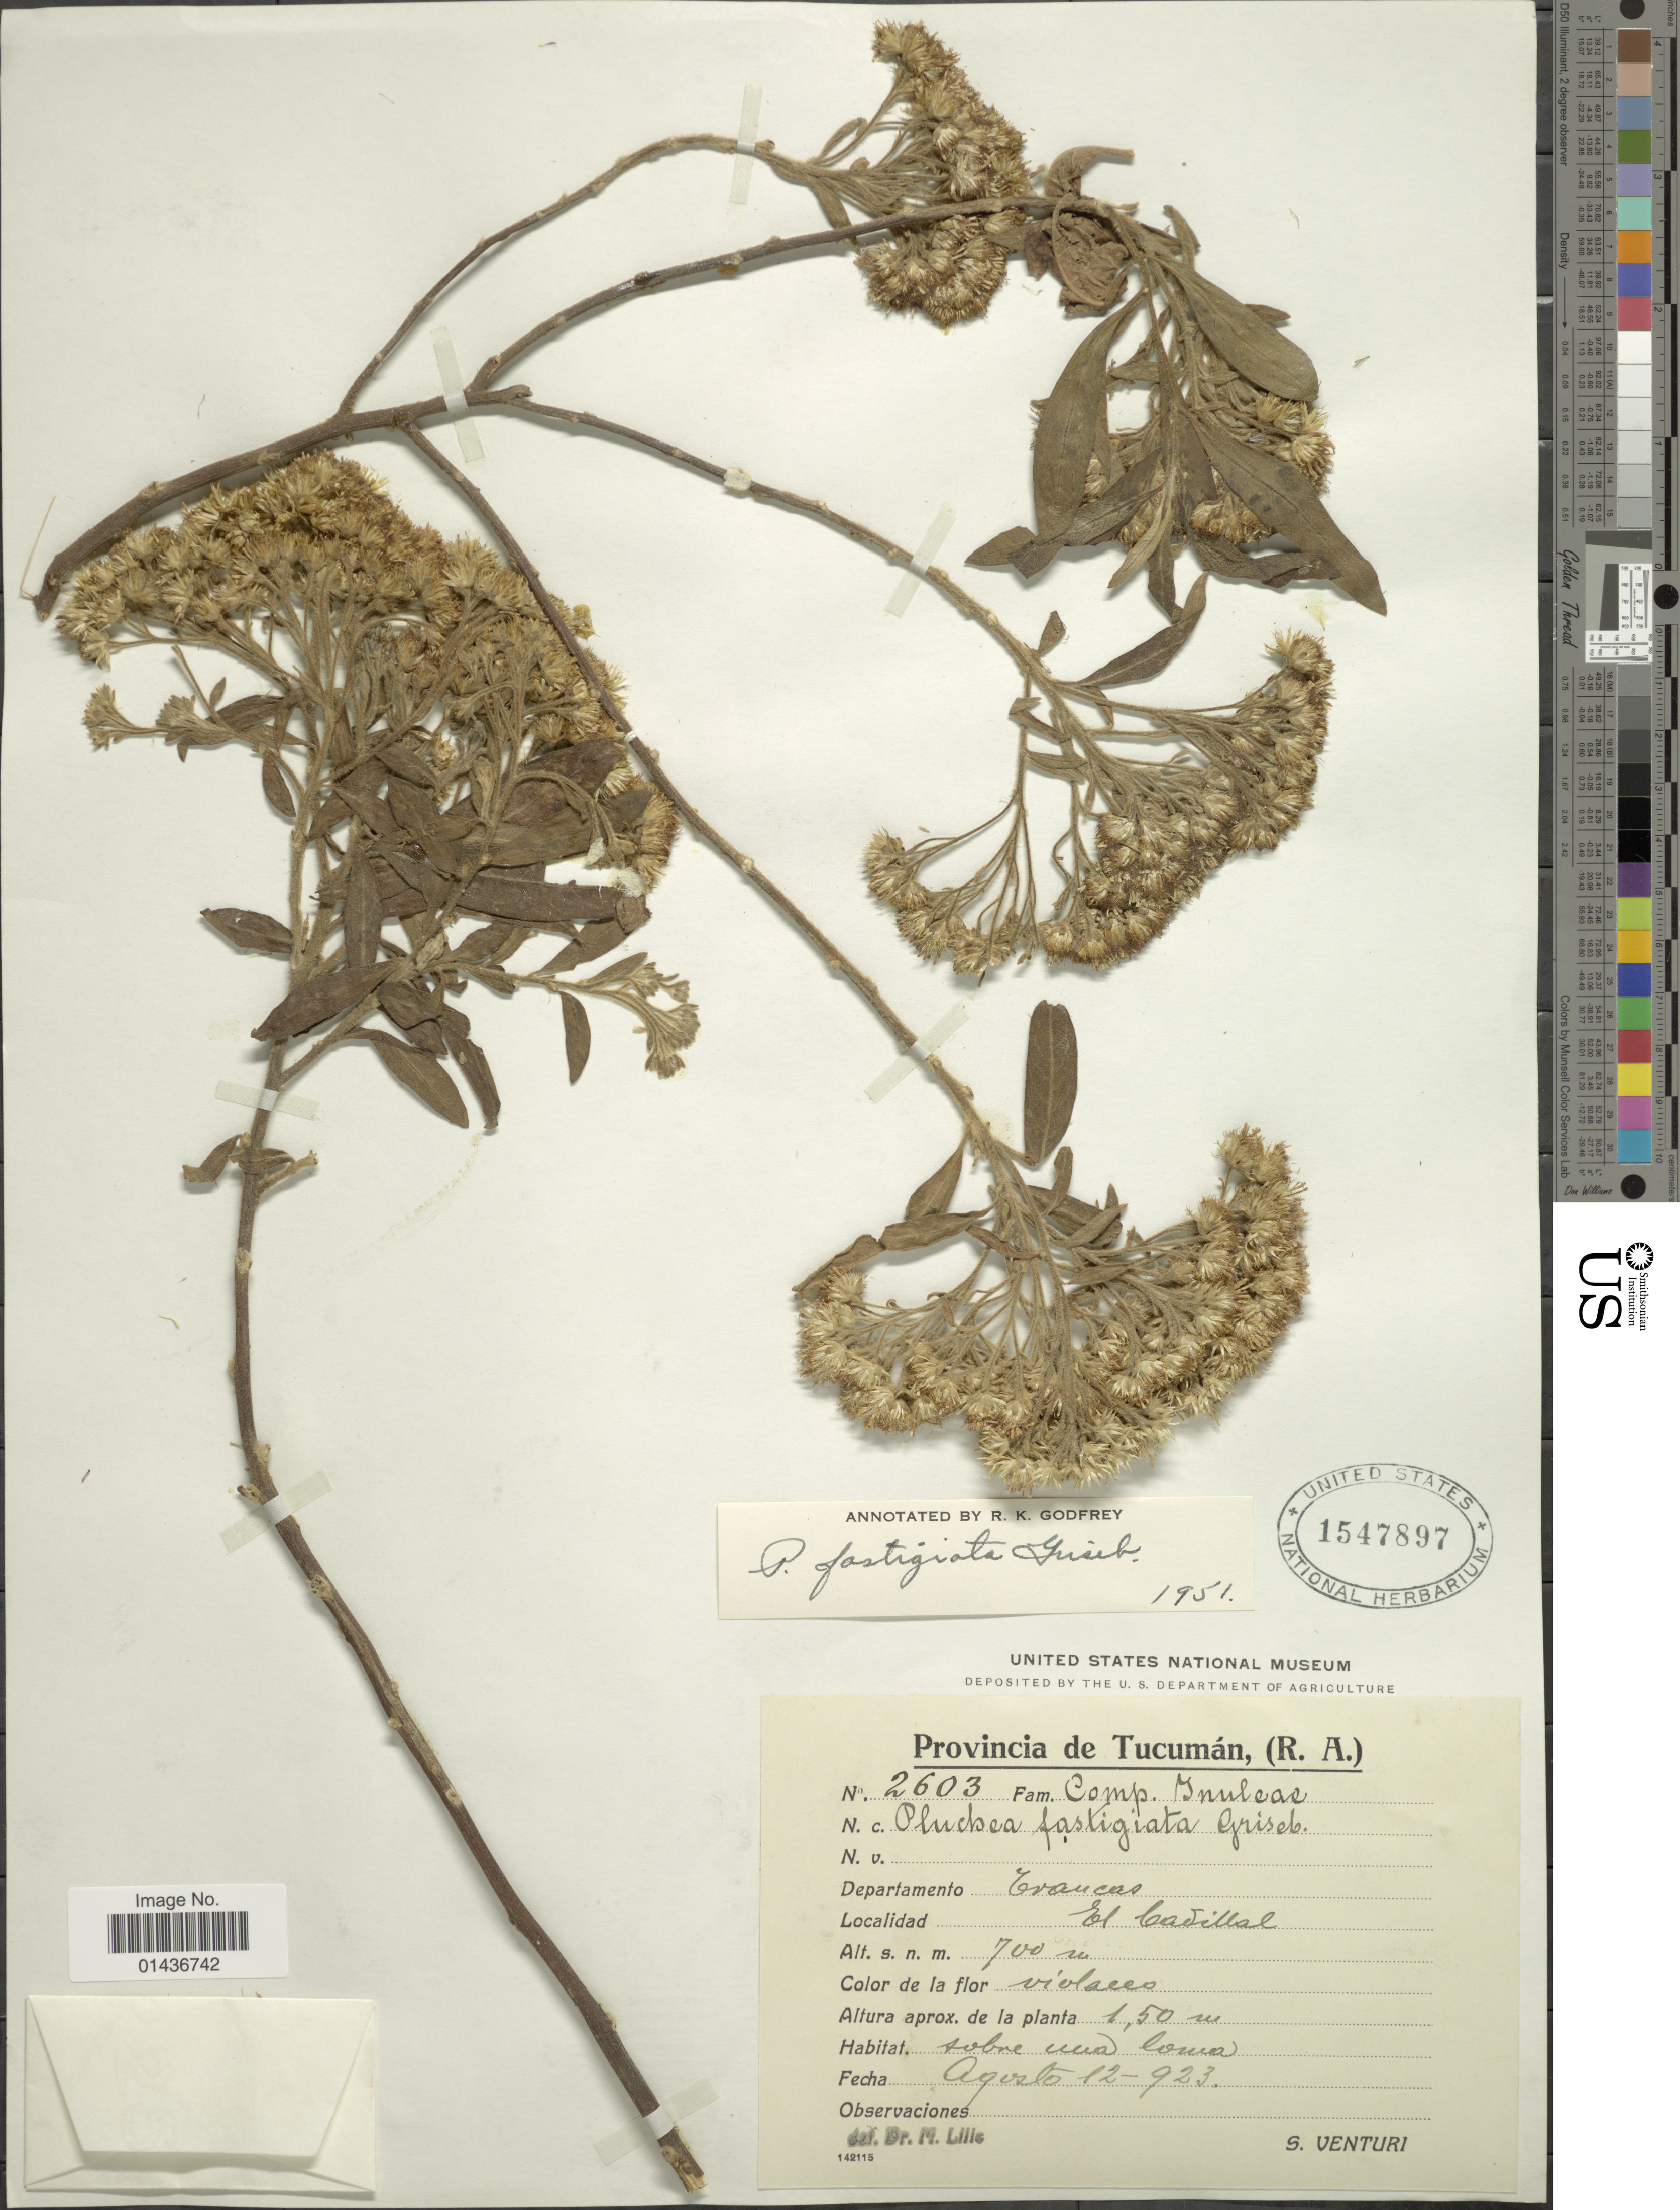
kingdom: Plantae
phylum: Tracheophyta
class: Magnoliopsida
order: Asterales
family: Asteraceae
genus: Pluchea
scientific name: Pluchea fastigiata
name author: Griseb.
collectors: S. Venturi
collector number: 2603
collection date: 1923-08-12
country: Argentina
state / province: Tucuman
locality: Provincia de Tucuman (R. A.), Departamento Crancas, El Cadillal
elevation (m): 700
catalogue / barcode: US 1547897